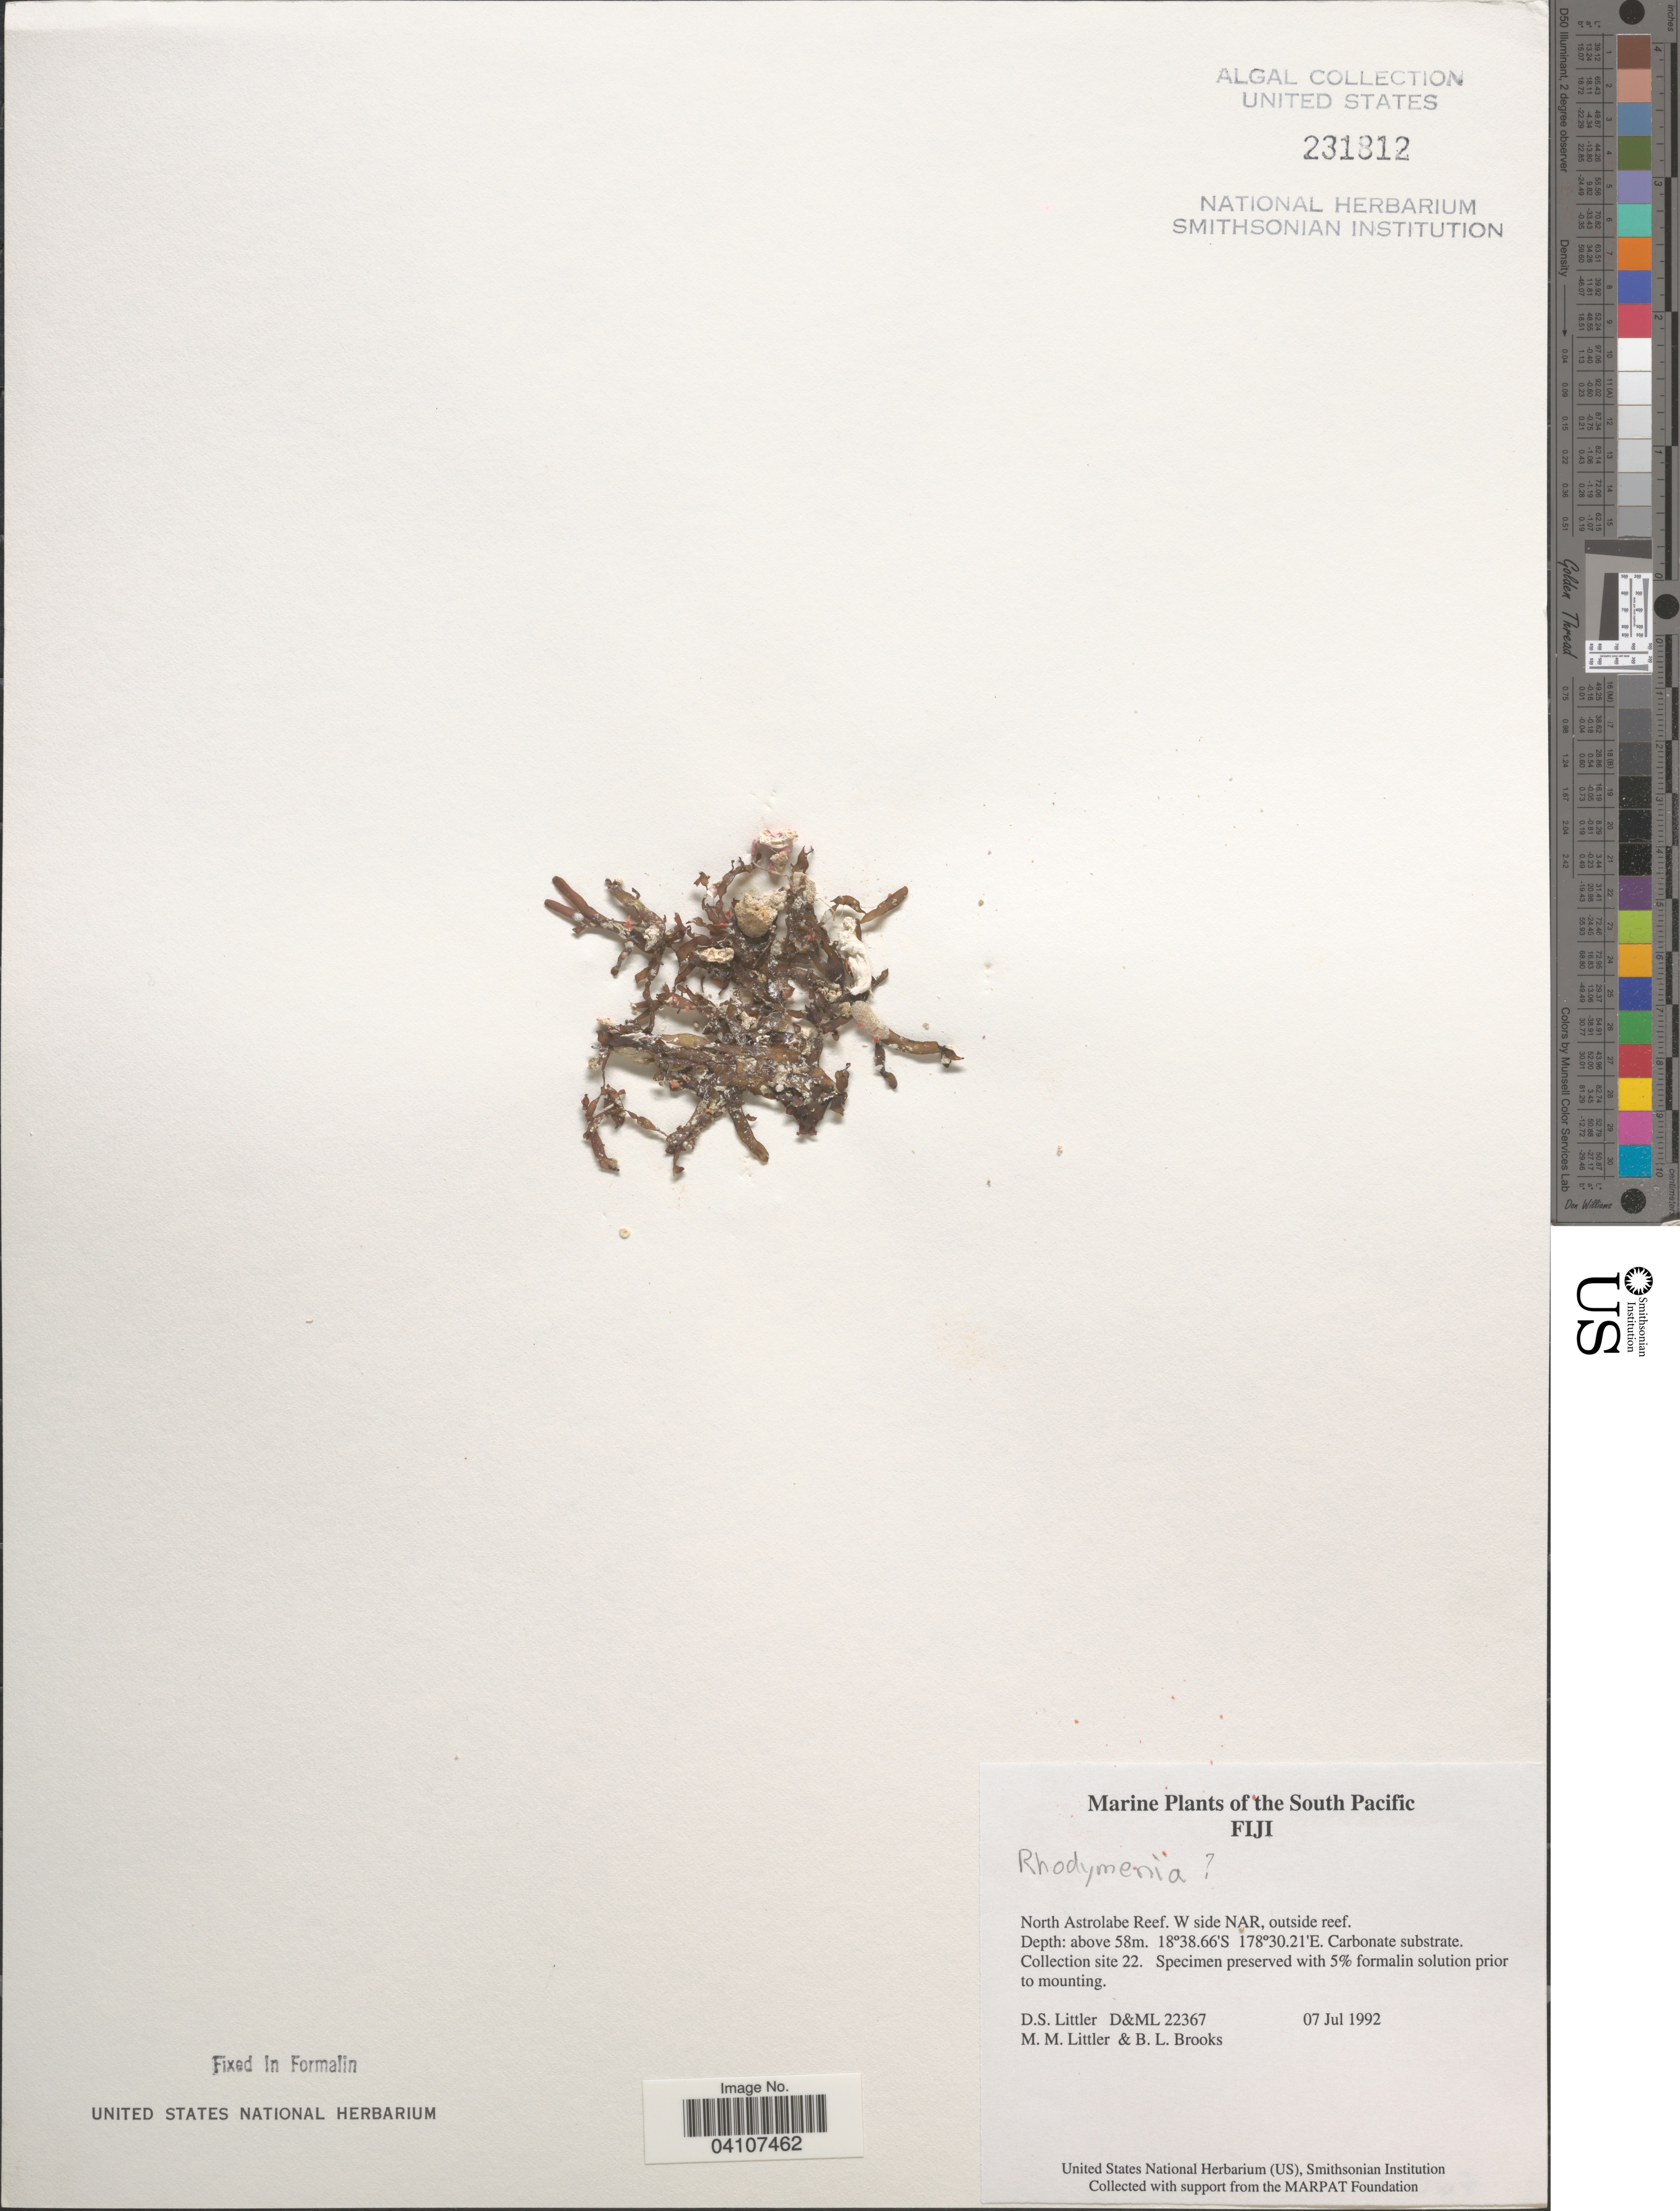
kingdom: Plantae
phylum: Rhodophyta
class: Florideophyceae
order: Rhodymeniales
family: Rhodymeniaceae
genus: Rhodymenia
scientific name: Rhodymenia sp.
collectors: D. S. Littler & B. Brooks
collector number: D&ML 22367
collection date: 1992-07-07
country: Fiji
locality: The South Pacific. North Astrolabe Reef. W side NAR, outside reef. Collection site 22.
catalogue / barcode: US 231812